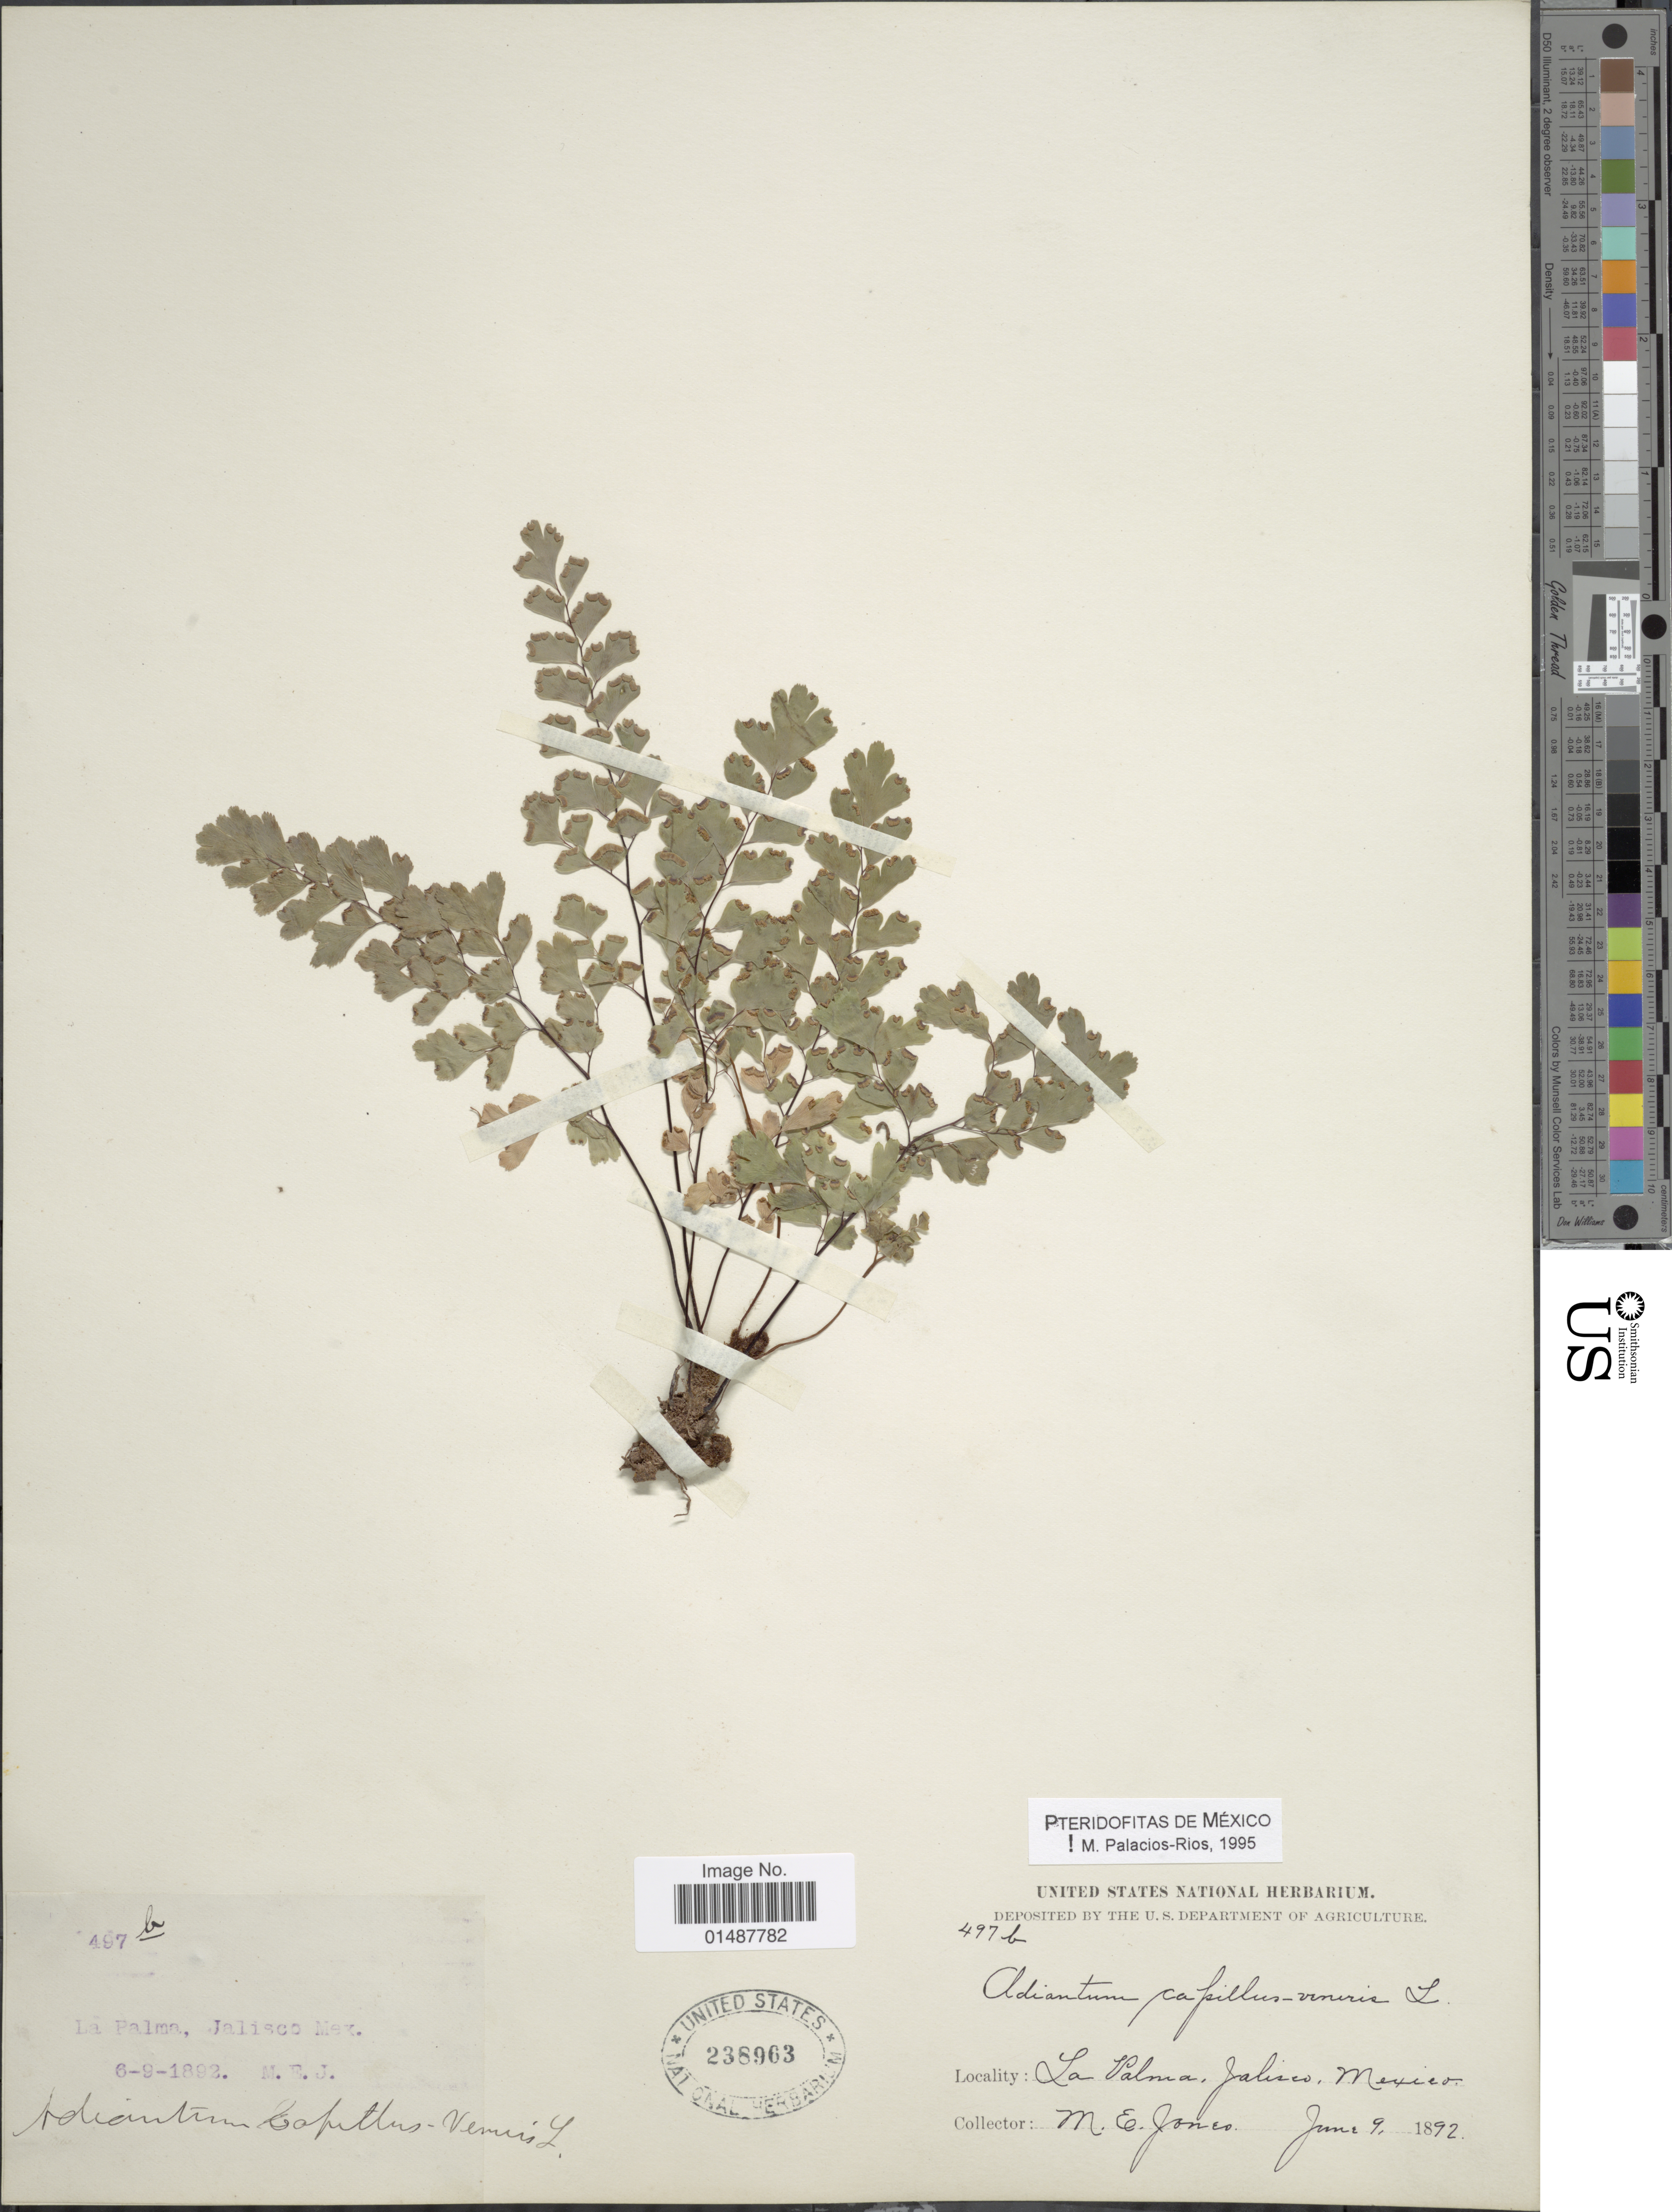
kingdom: Plantae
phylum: Tracheophyta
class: Polypodiopsida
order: Polypodiales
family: Pteridaceae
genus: Adiantum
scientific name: Adiantum capillus-veneris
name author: L.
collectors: M. E. Jones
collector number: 497b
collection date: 1892-06-09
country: Mexico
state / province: Jalisco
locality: La Palma, Jalisco, Mexico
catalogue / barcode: US 238963